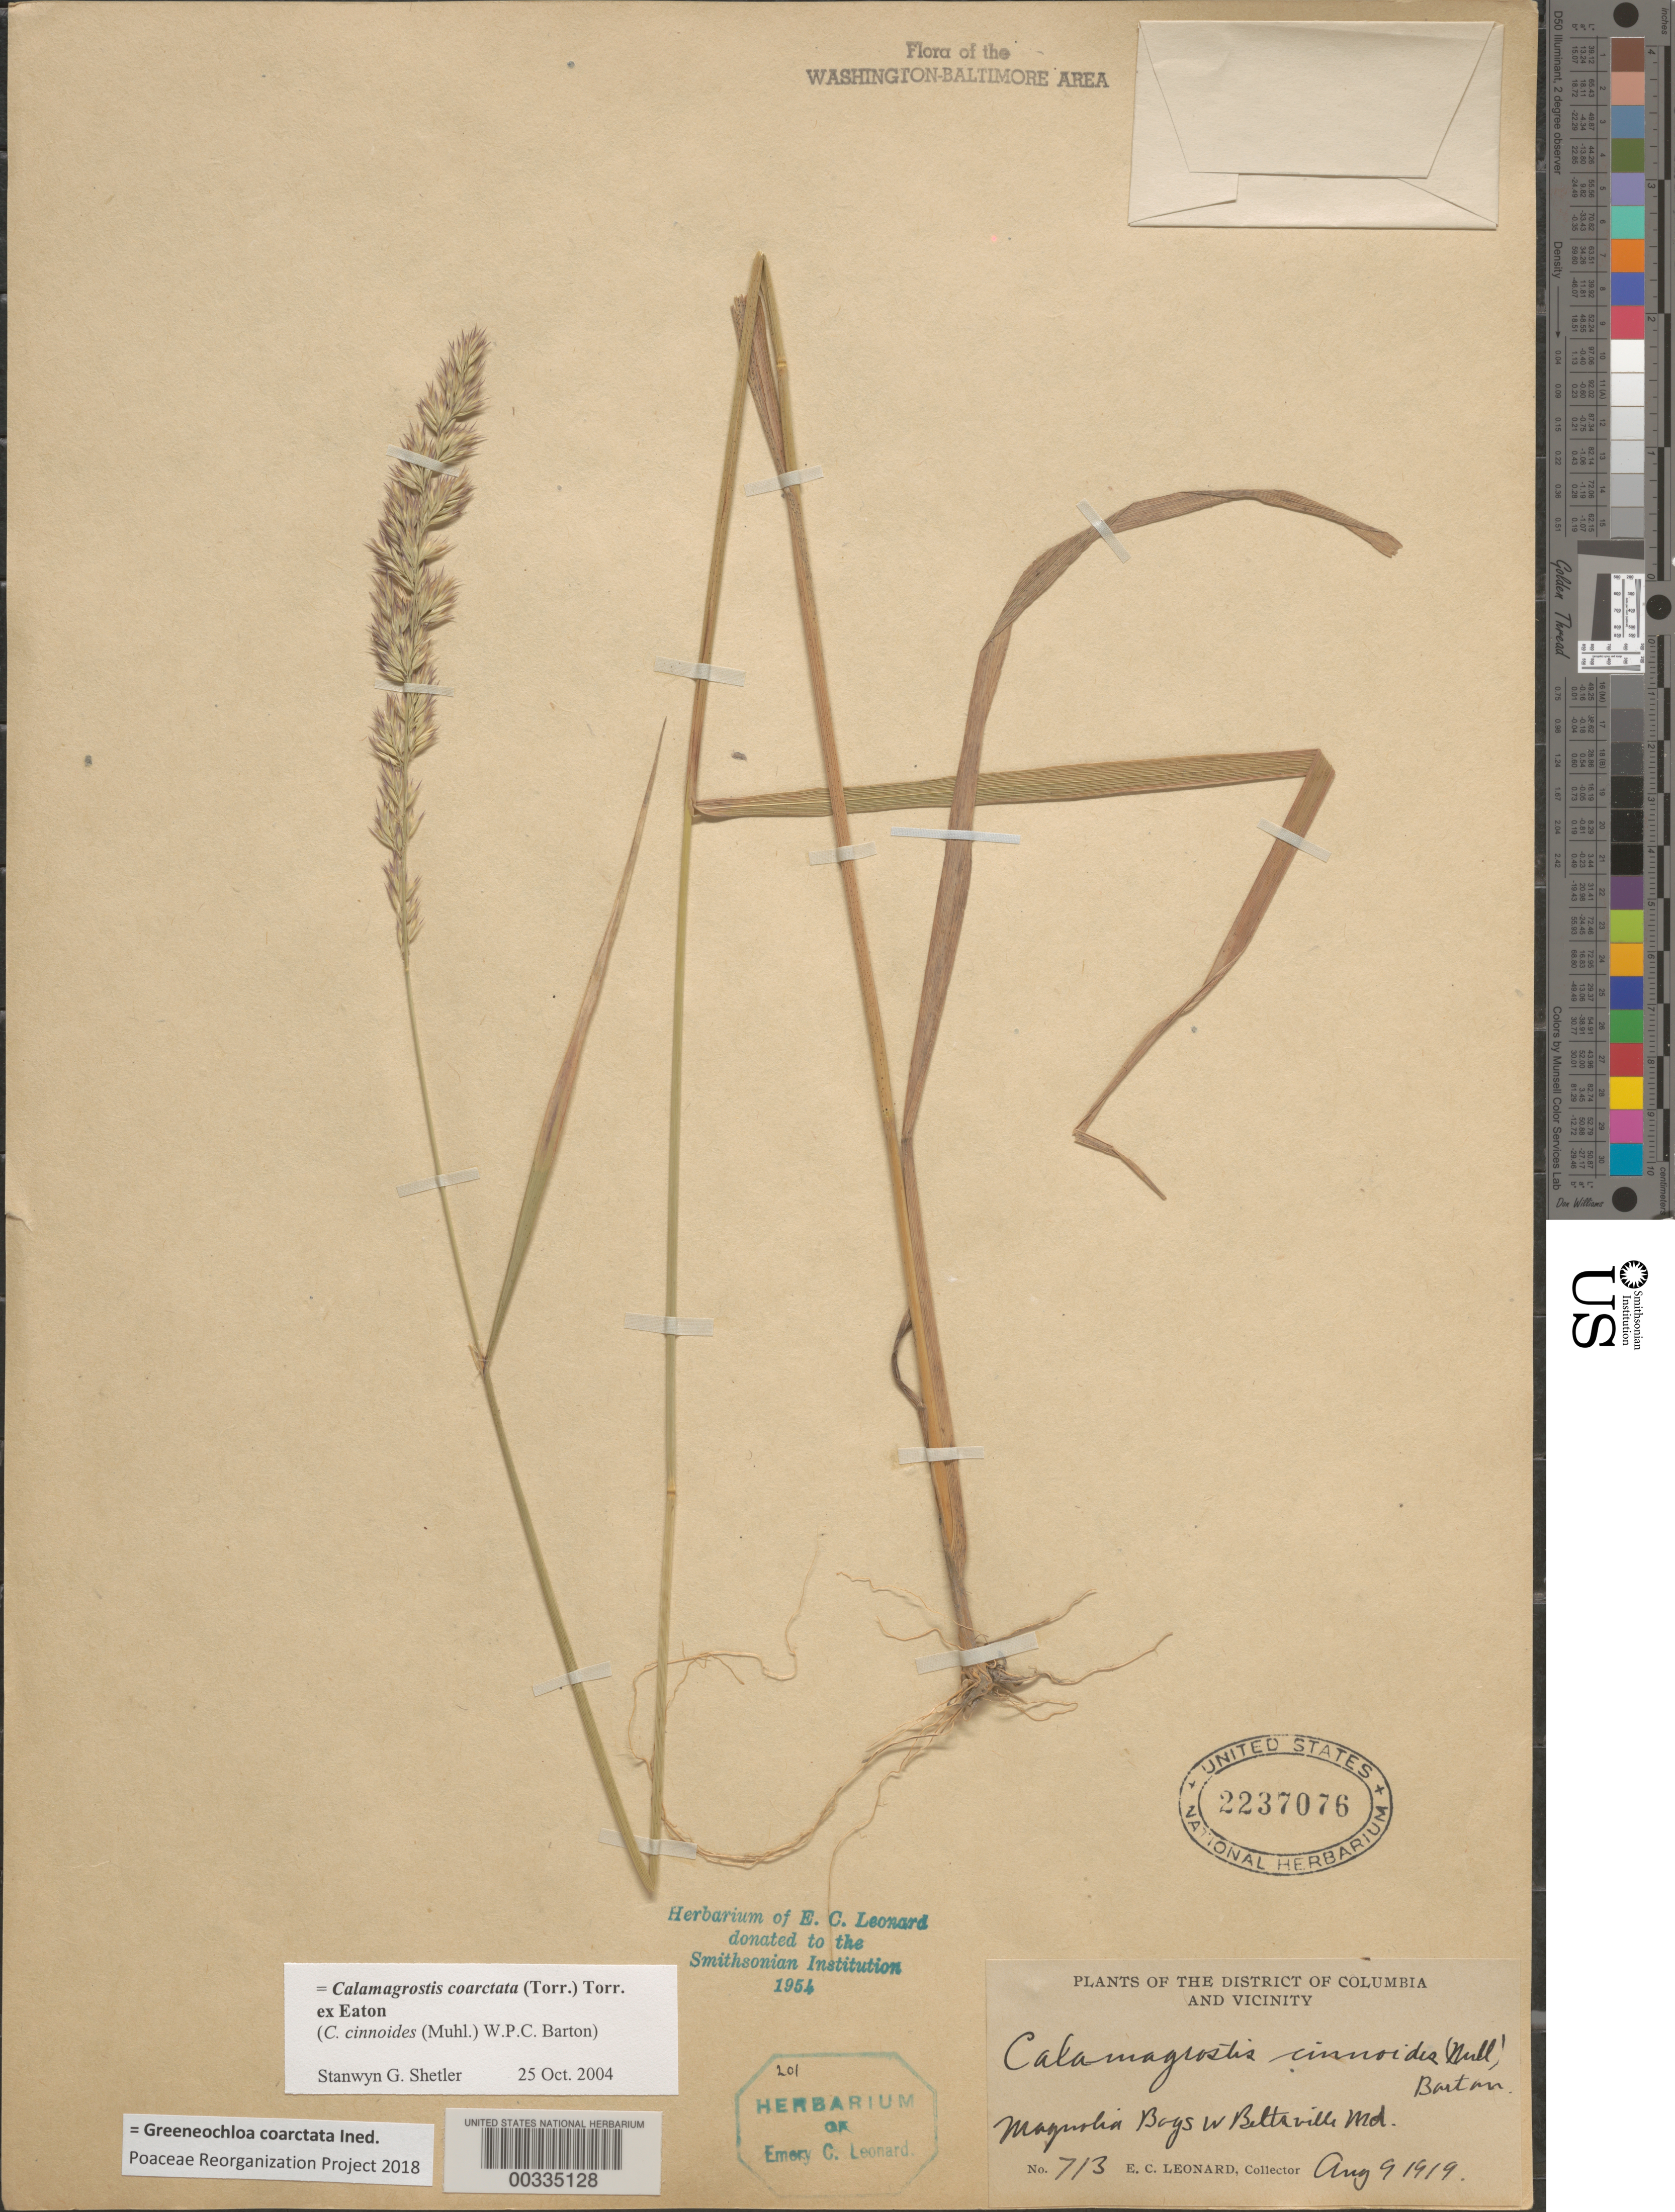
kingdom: Plantae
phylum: Tracheophyta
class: Liliopsida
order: Poales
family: Poaceae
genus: Greeneochloa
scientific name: Greeneochloa coarctata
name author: (Torr. ex Eaton) P.M. Peterson et al.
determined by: Poaceae Reorganization Project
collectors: E. C. Leonard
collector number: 713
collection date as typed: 09 Aug 1919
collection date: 1919-08-09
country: United States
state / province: Maryland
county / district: Prince George's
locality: West of Beltsville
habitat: Magnolia bogs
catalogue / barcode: US 2237076